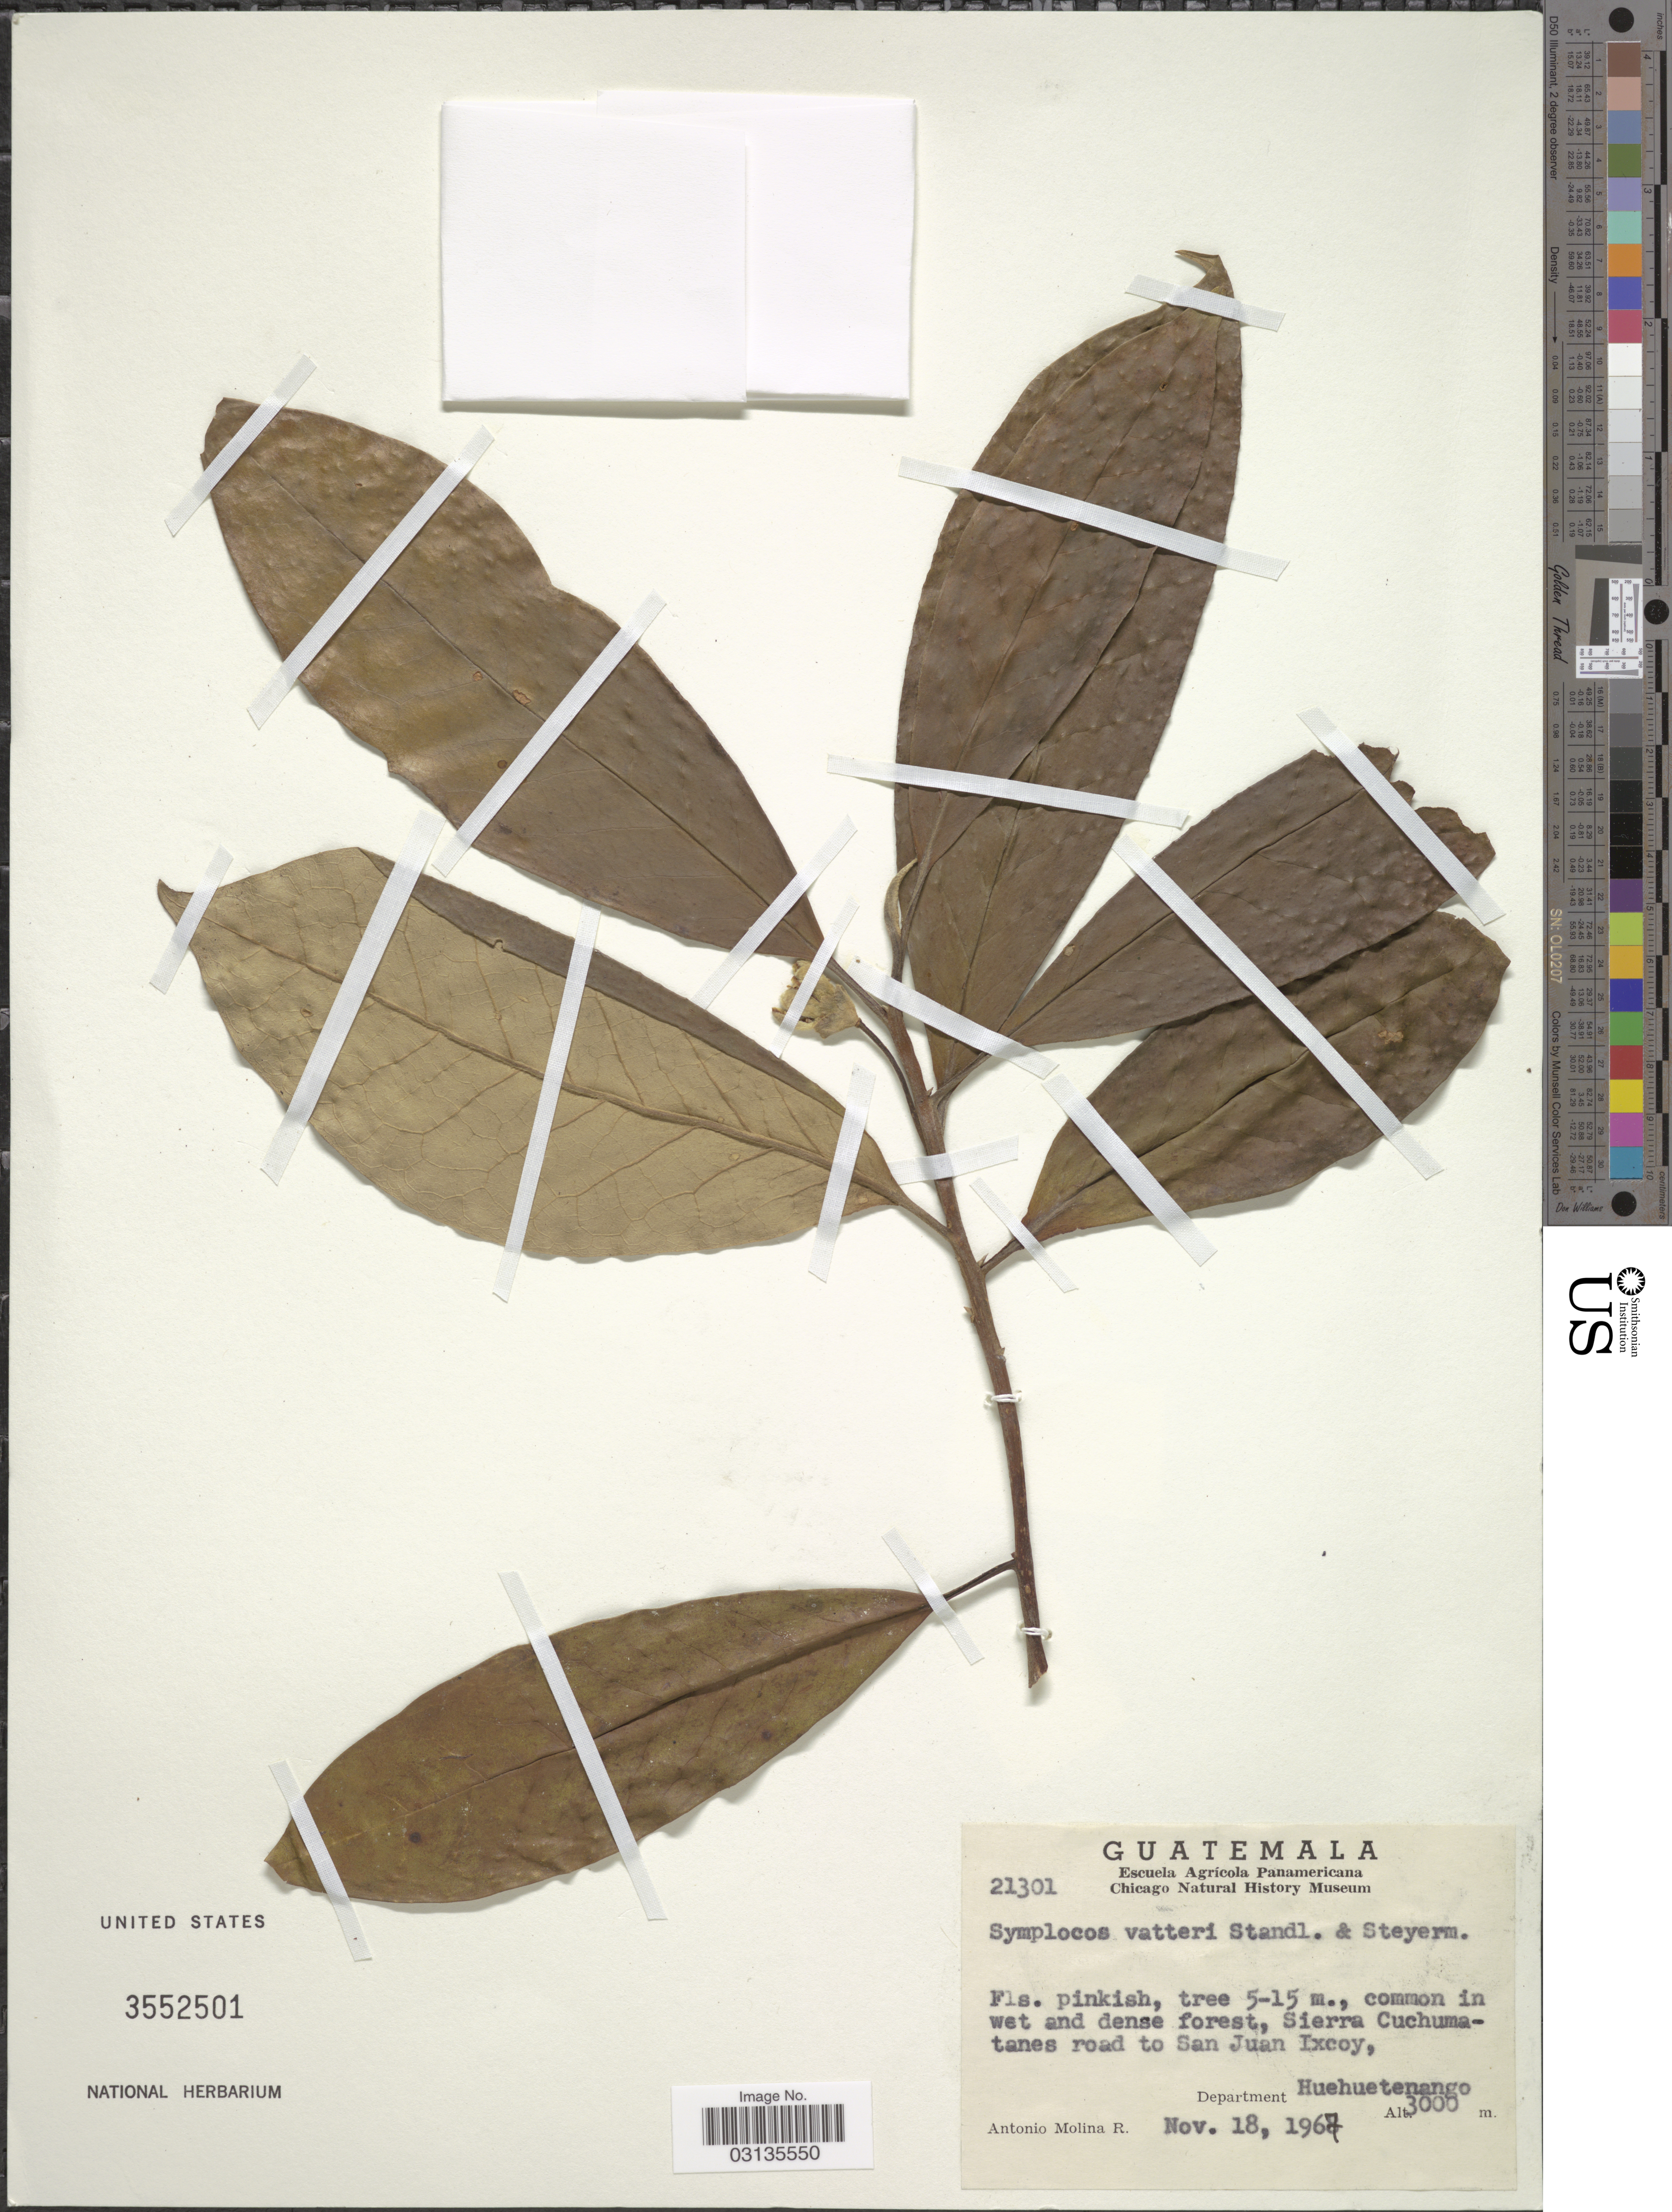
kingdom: Plantae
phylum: Tracheophyta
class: Magnoliopsida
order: Ericales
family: Symplocaceae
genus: Symplocos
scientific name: Symplocos vatteri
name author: Standl. & Steyerm.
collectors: A. Molina R.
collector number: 21301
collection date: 1967-11-18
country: Guatemala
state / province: Huehuetenango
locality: Sierra Cuchumatanes road to San Juan Ixcoy, Department Huehuetenango.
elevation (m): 3000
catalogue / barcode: US 3552501